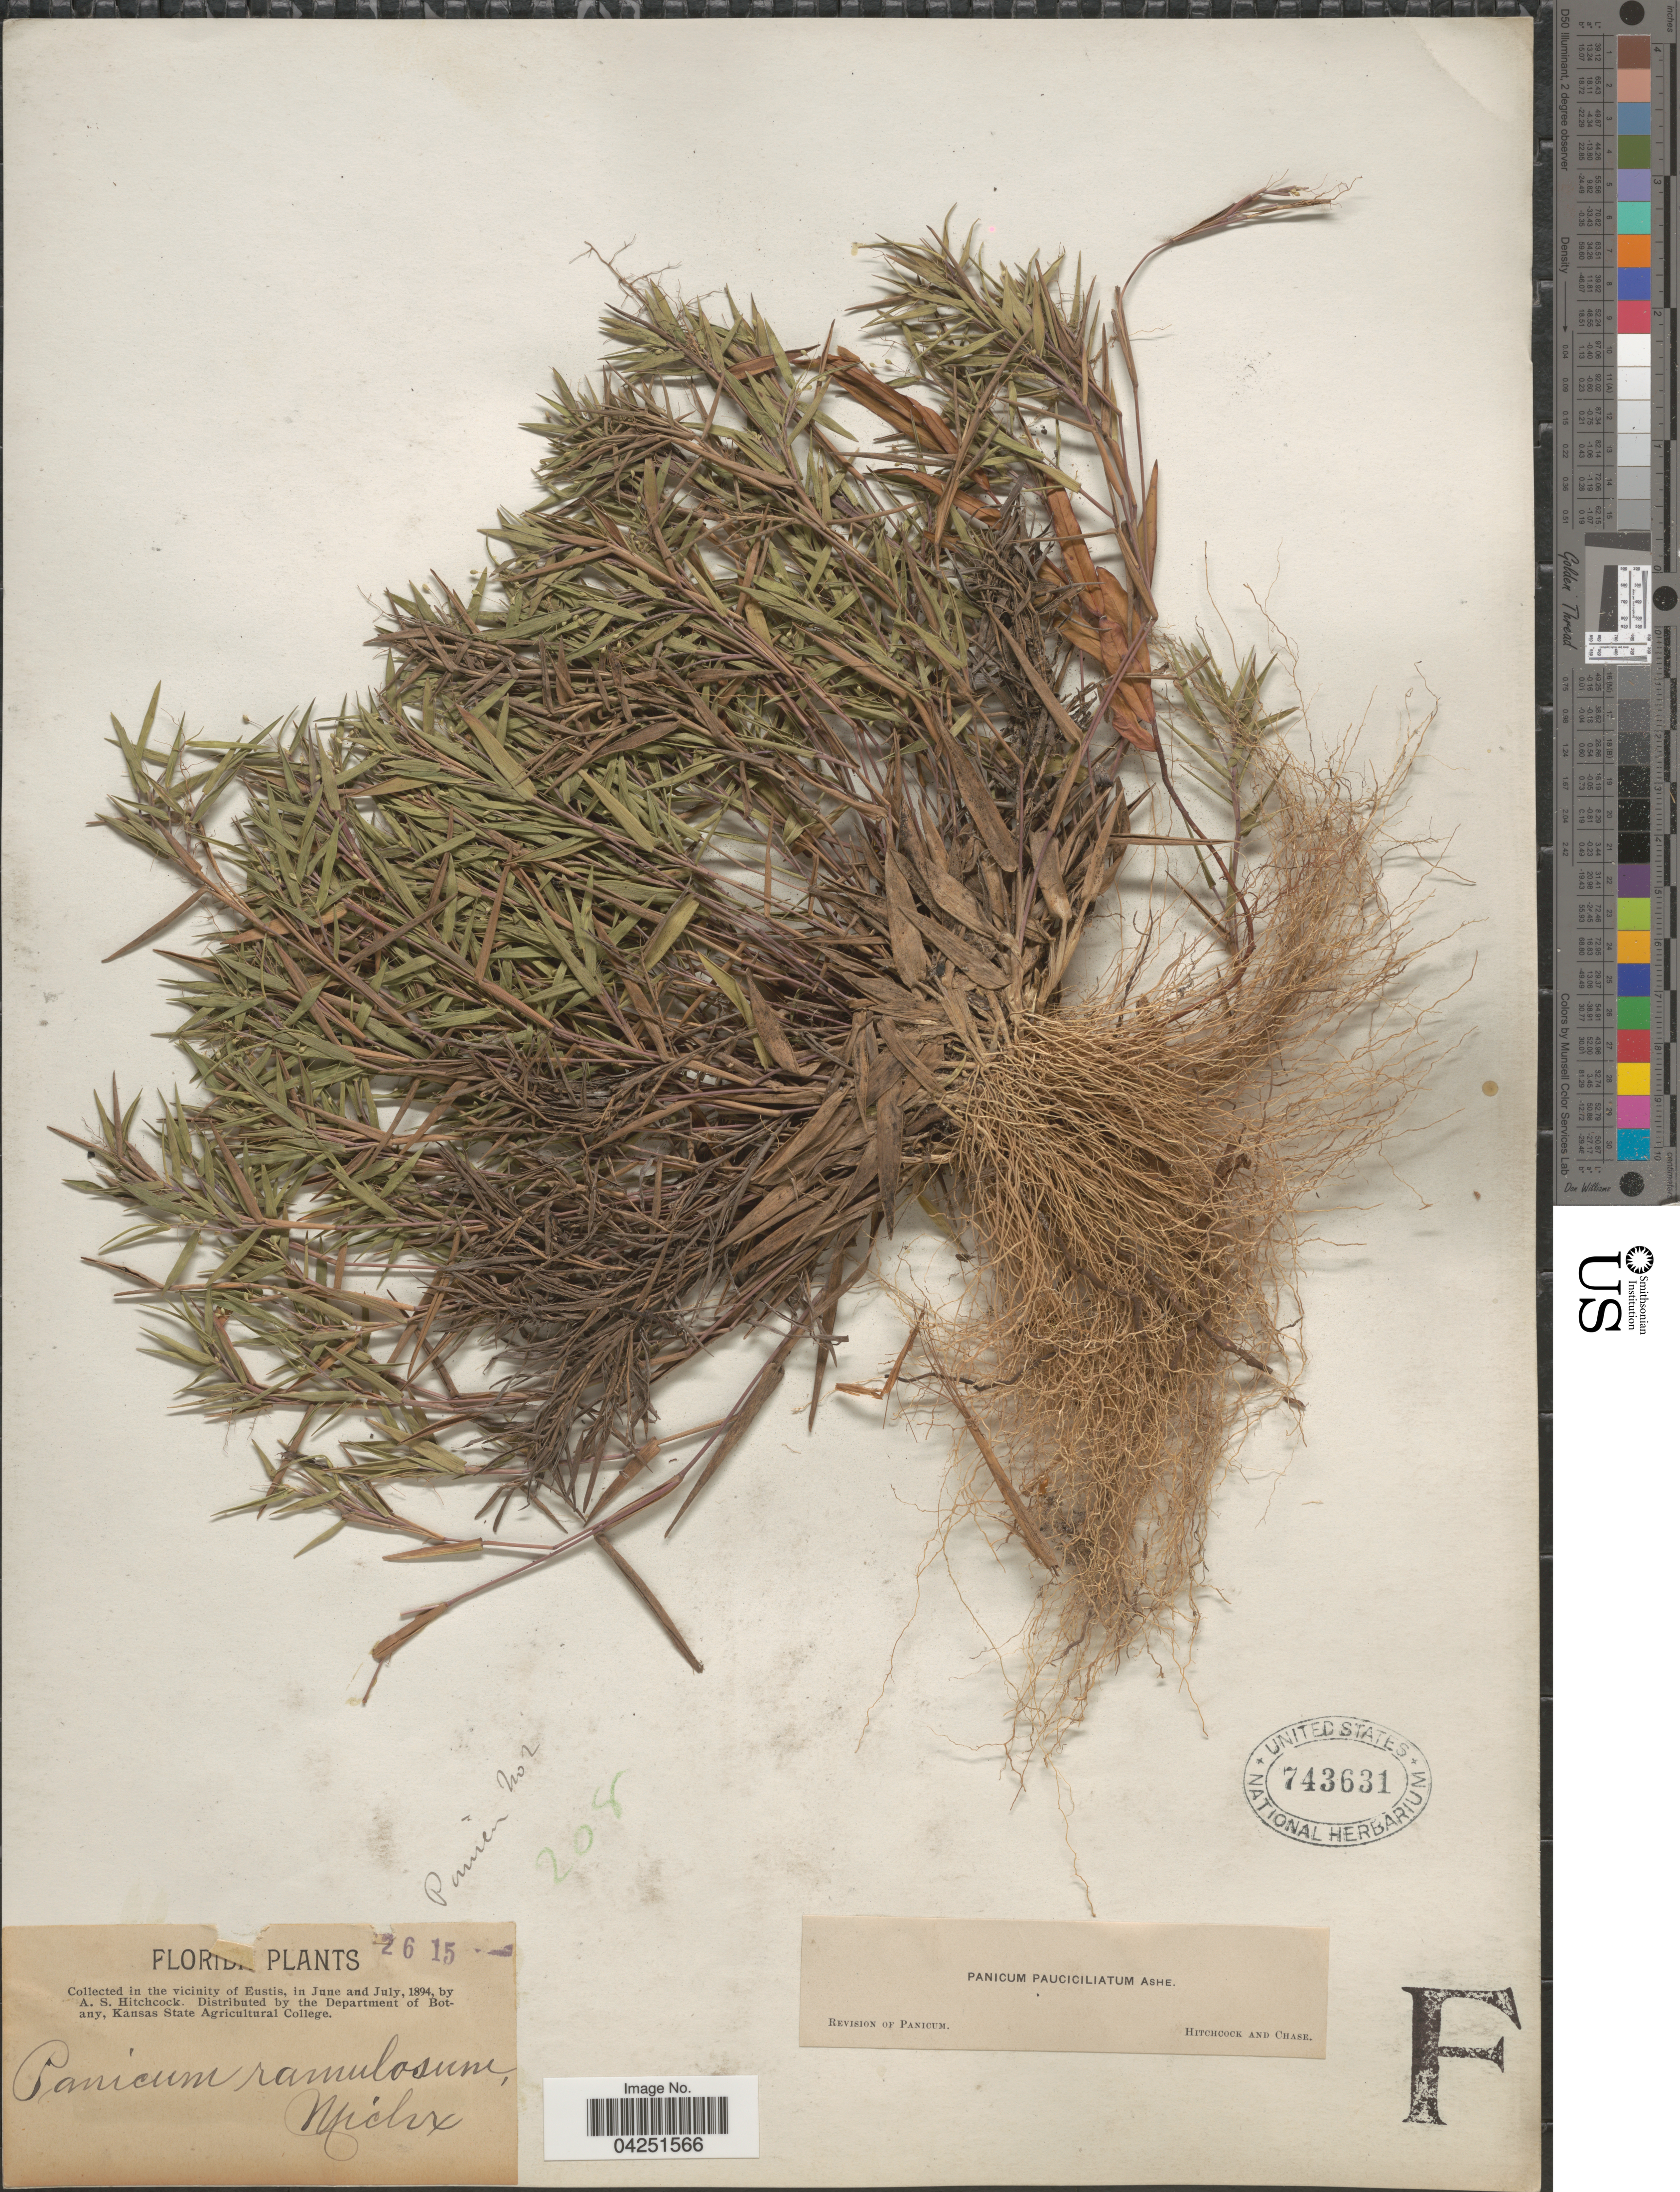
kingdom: Plantae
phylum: Tracheophyta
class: Liliopsida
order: Poales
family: Poaceae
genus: Dichanthelium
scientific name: Dichanthelium acuminatum var. acuminatum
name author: (Sw.) Gould & C.A. Clark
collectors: A. S. Hitchcock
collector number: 2615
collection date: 1894-06/1894-07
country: United States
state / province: Florida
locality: Vicinity of Eustis.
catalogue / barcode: US 743631